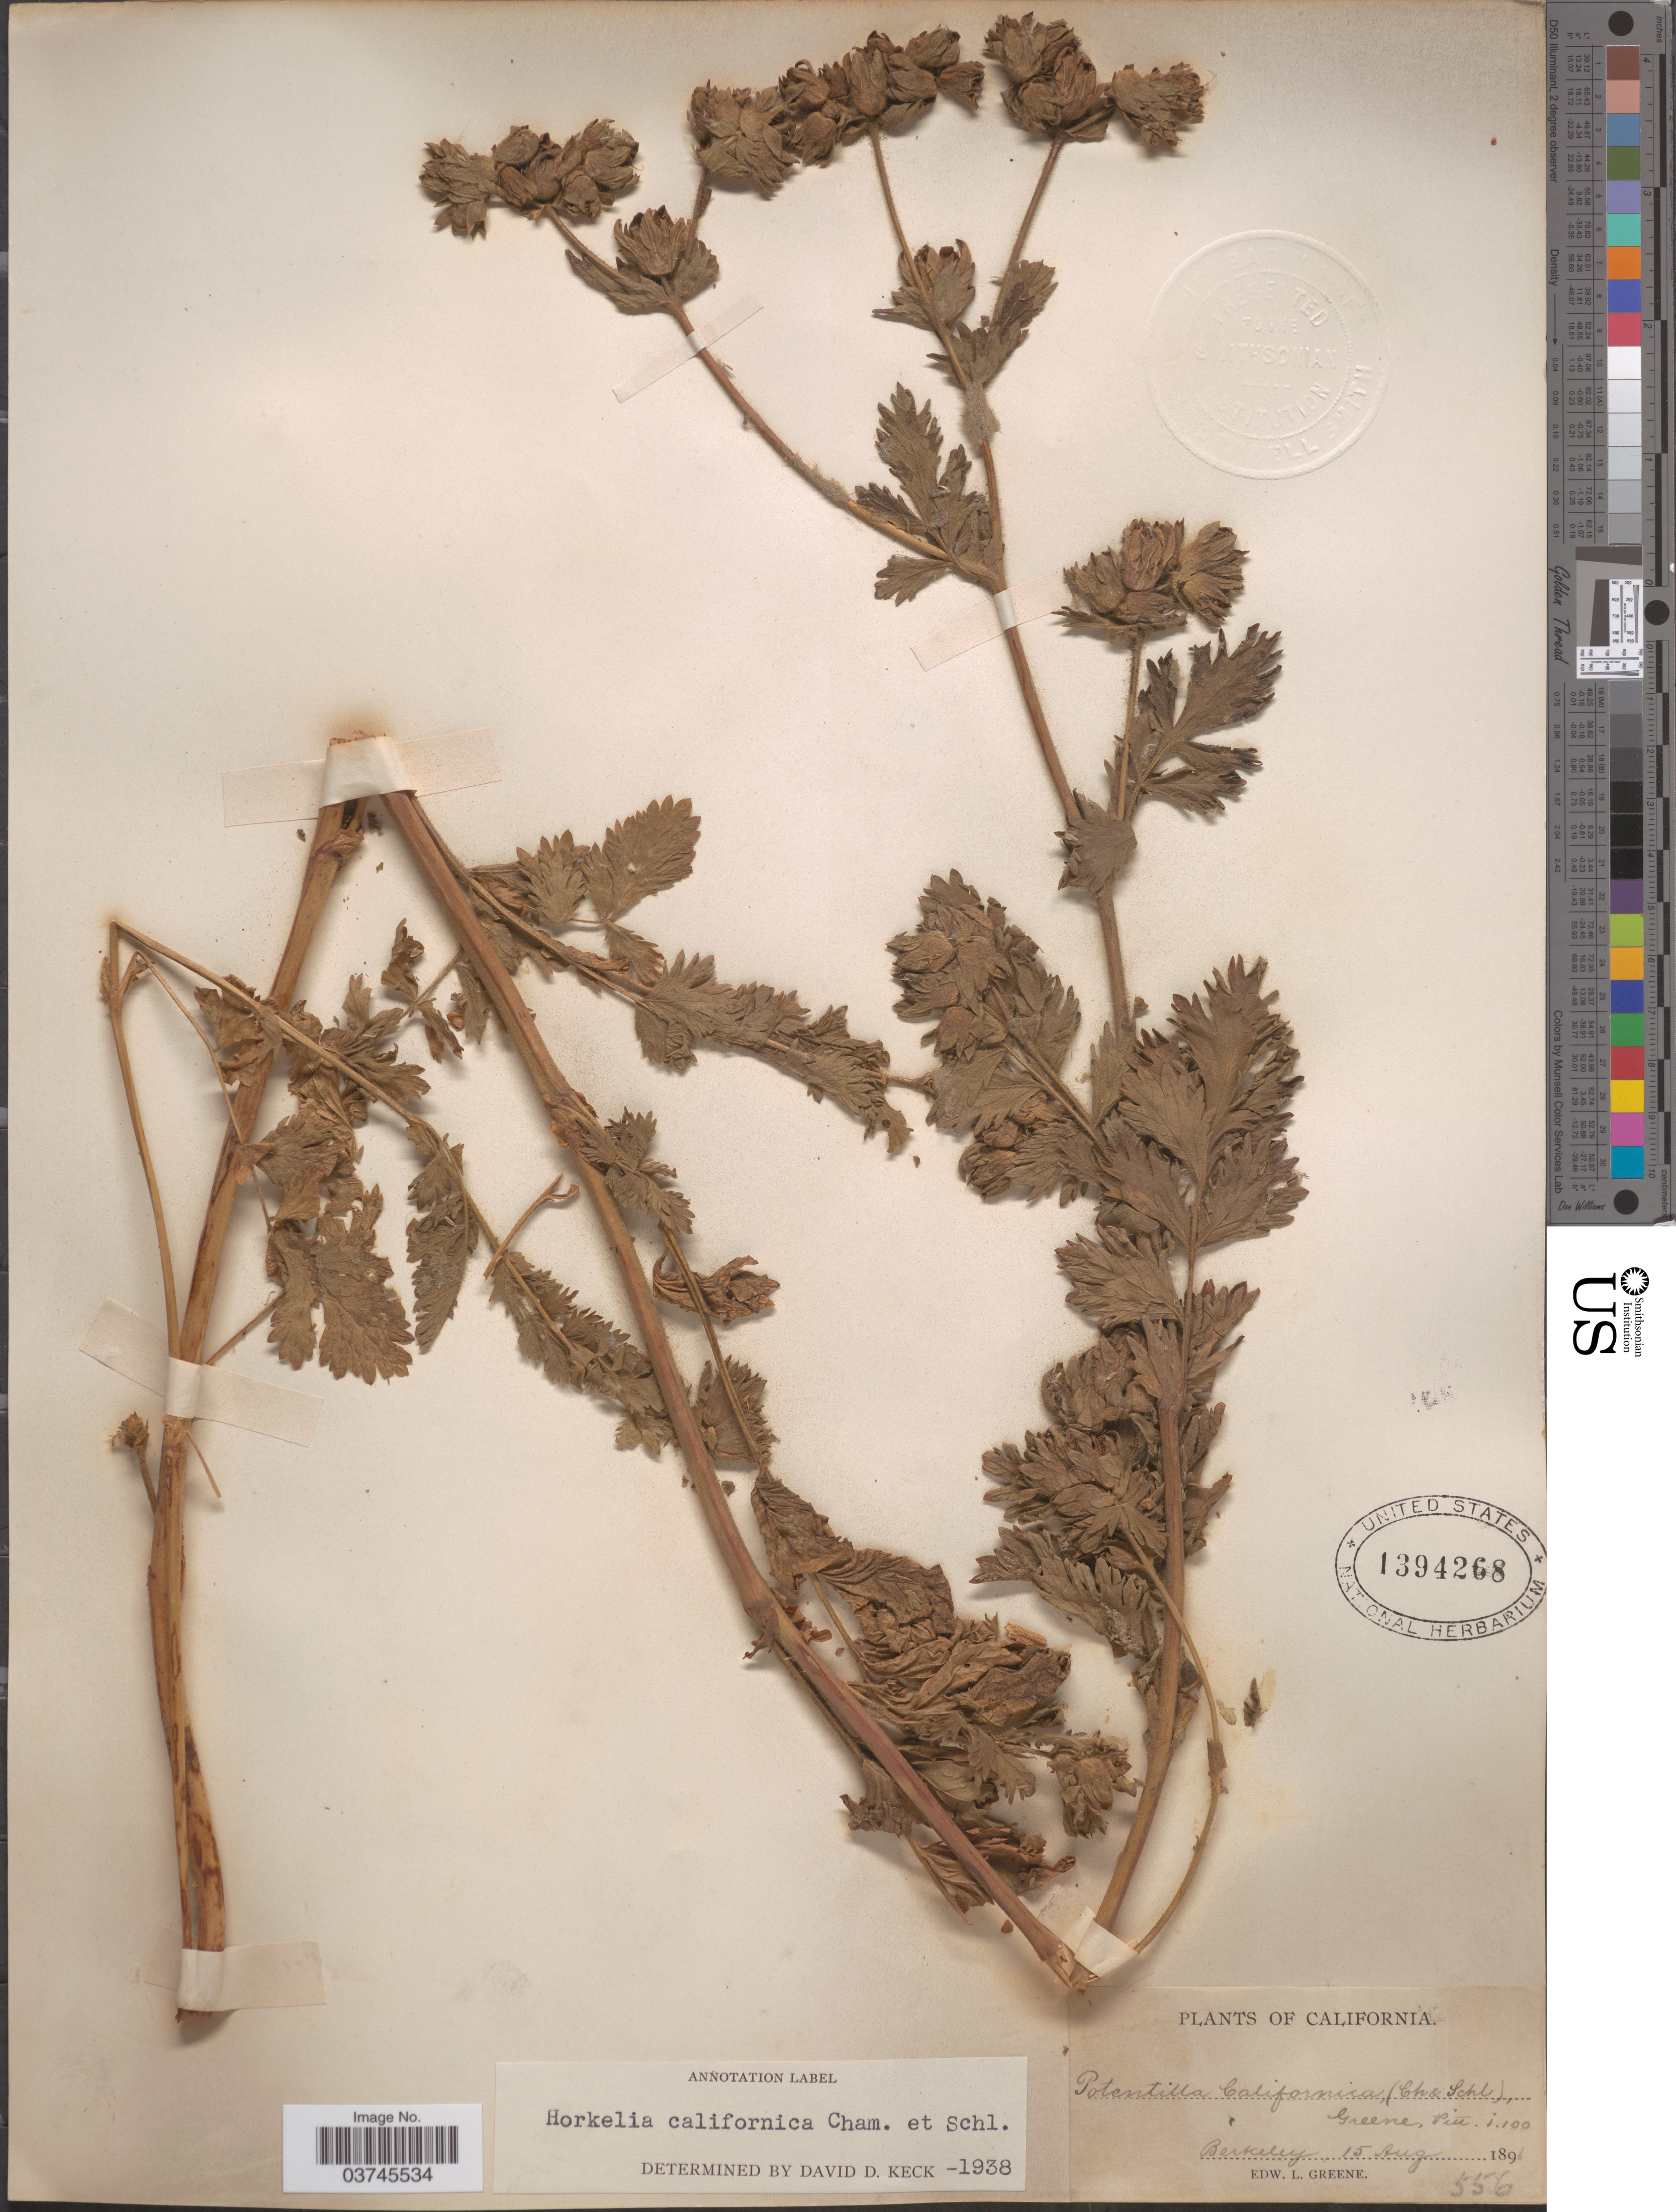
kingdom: Plantae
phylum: Tracheophyta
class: Magnoliopsida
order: Rosales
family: Rosaceae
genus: Potentilla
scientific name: Potentilla californica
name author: (Cham. & Schltdl.) Greene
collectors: E. L. Greene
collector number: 556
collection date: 1891-08-15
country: United States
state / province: California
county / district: Alameda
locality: Berkeley.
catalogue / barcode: US 1394268